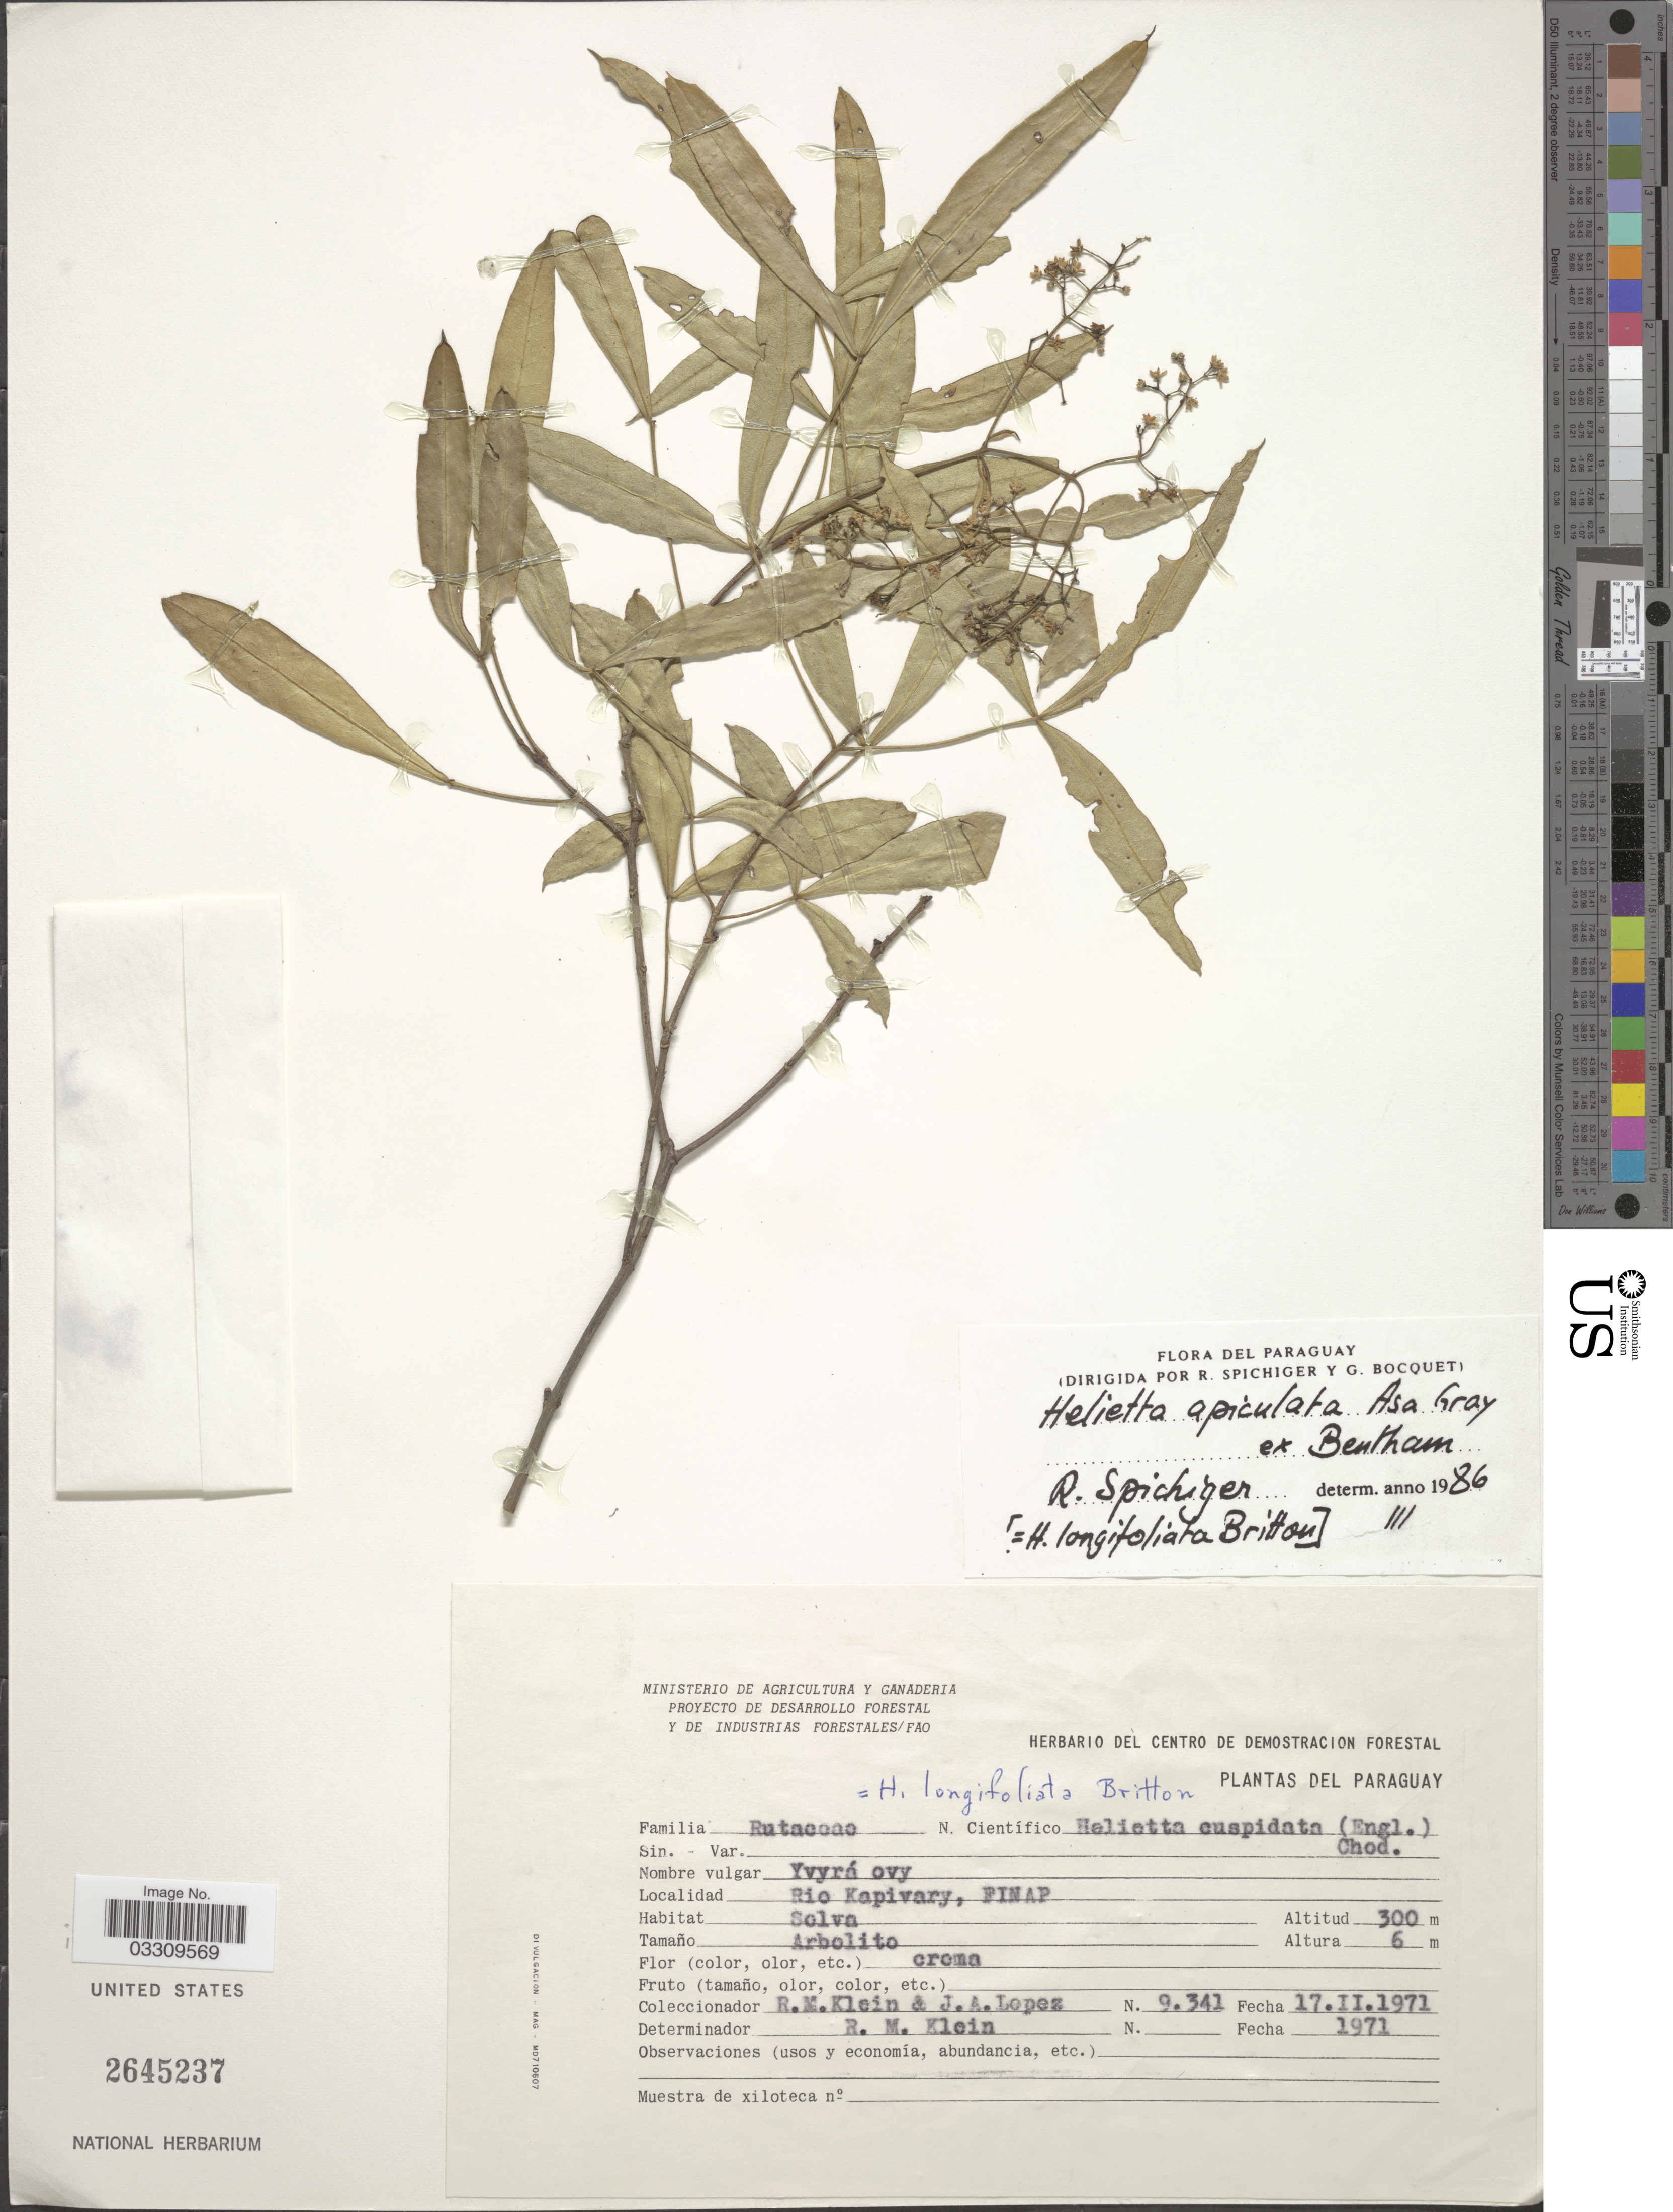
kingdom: Plantae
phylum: Tracheophyta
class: Liliopsida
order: Zingiberales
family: Zingiberaceae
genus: Amomum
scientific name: Amomum dealbatum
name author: Roxb.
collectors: R. M. Klein & J. Lopez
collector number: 9341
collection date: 1971-11-17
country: Paraguay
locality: Rio Kapivary, FINAP.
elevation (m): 300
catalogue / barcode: US 2645237